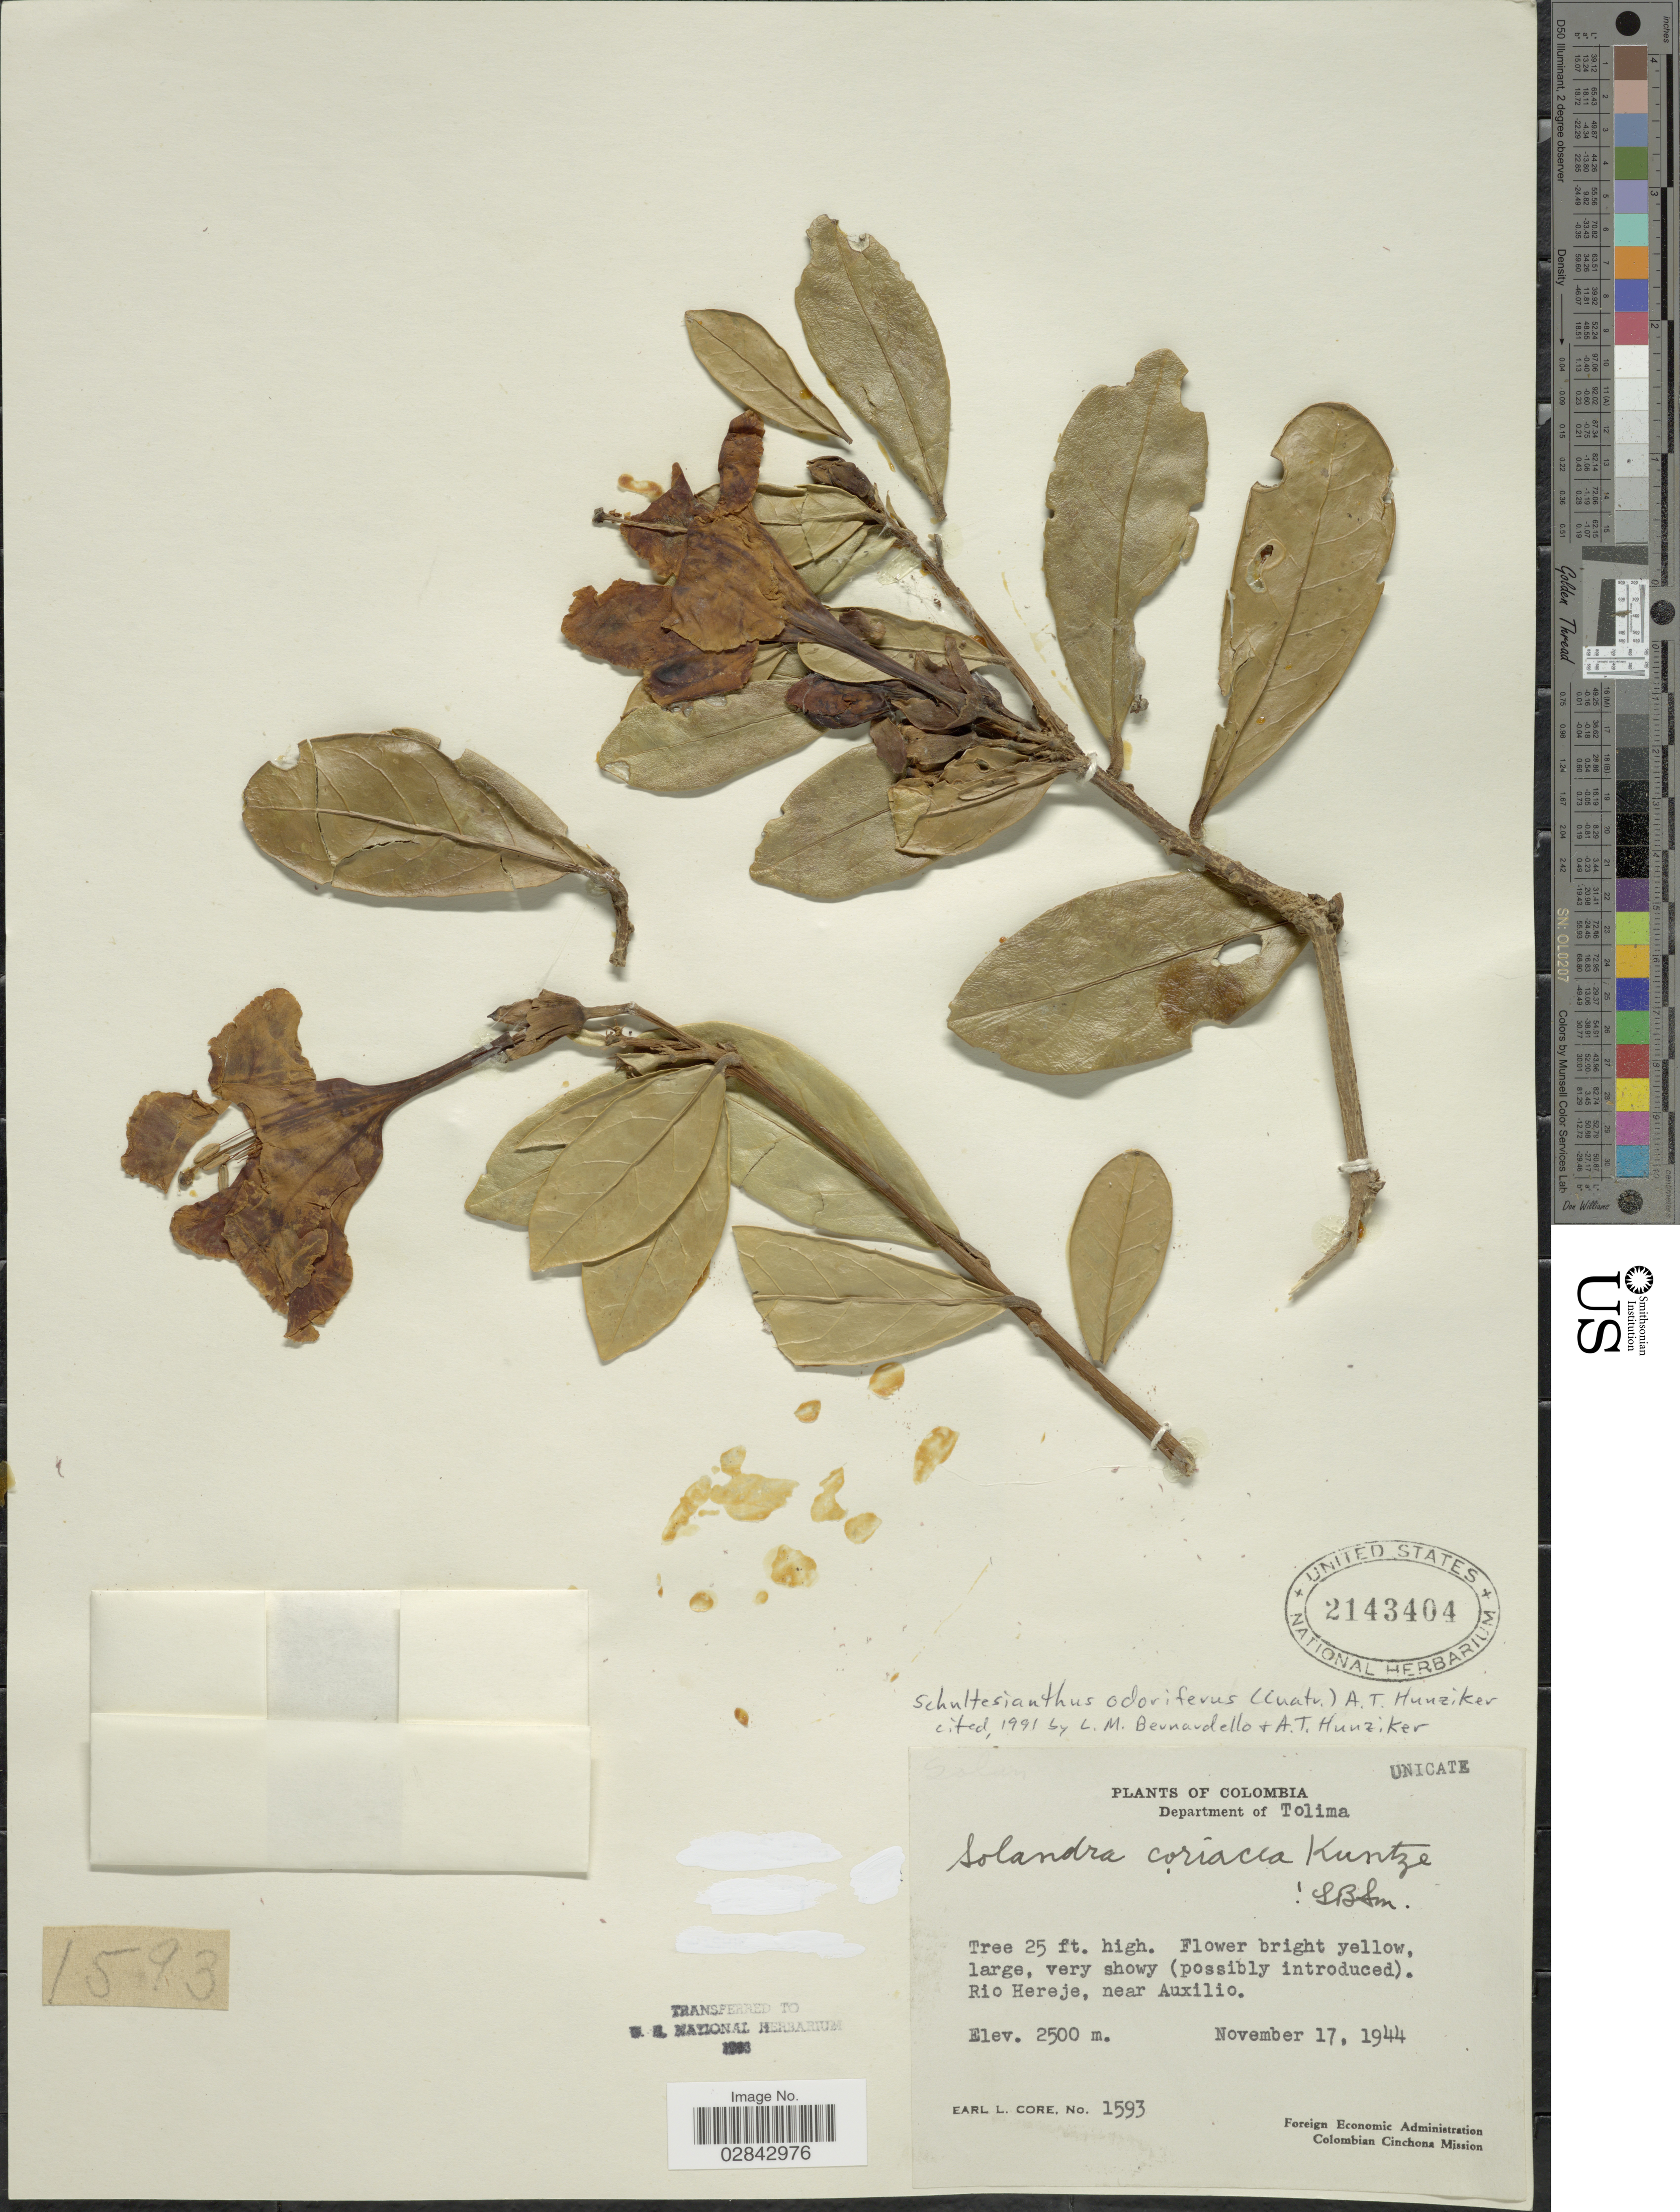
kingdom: Plantae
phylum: Tracheophyta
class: Magnoliopsida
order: Solanales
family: Solanaceae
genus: Schultesianthus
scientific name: Schultesianthus odoriferus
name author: (Cuatrec.) Hunz.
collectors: E. L. Core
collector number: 1593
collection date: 1944-11-17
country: Colombia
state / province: Tolima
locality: Department of Tolima. Rio Hereje, near Auxilio.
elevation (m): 2500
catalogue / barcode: US 2143404